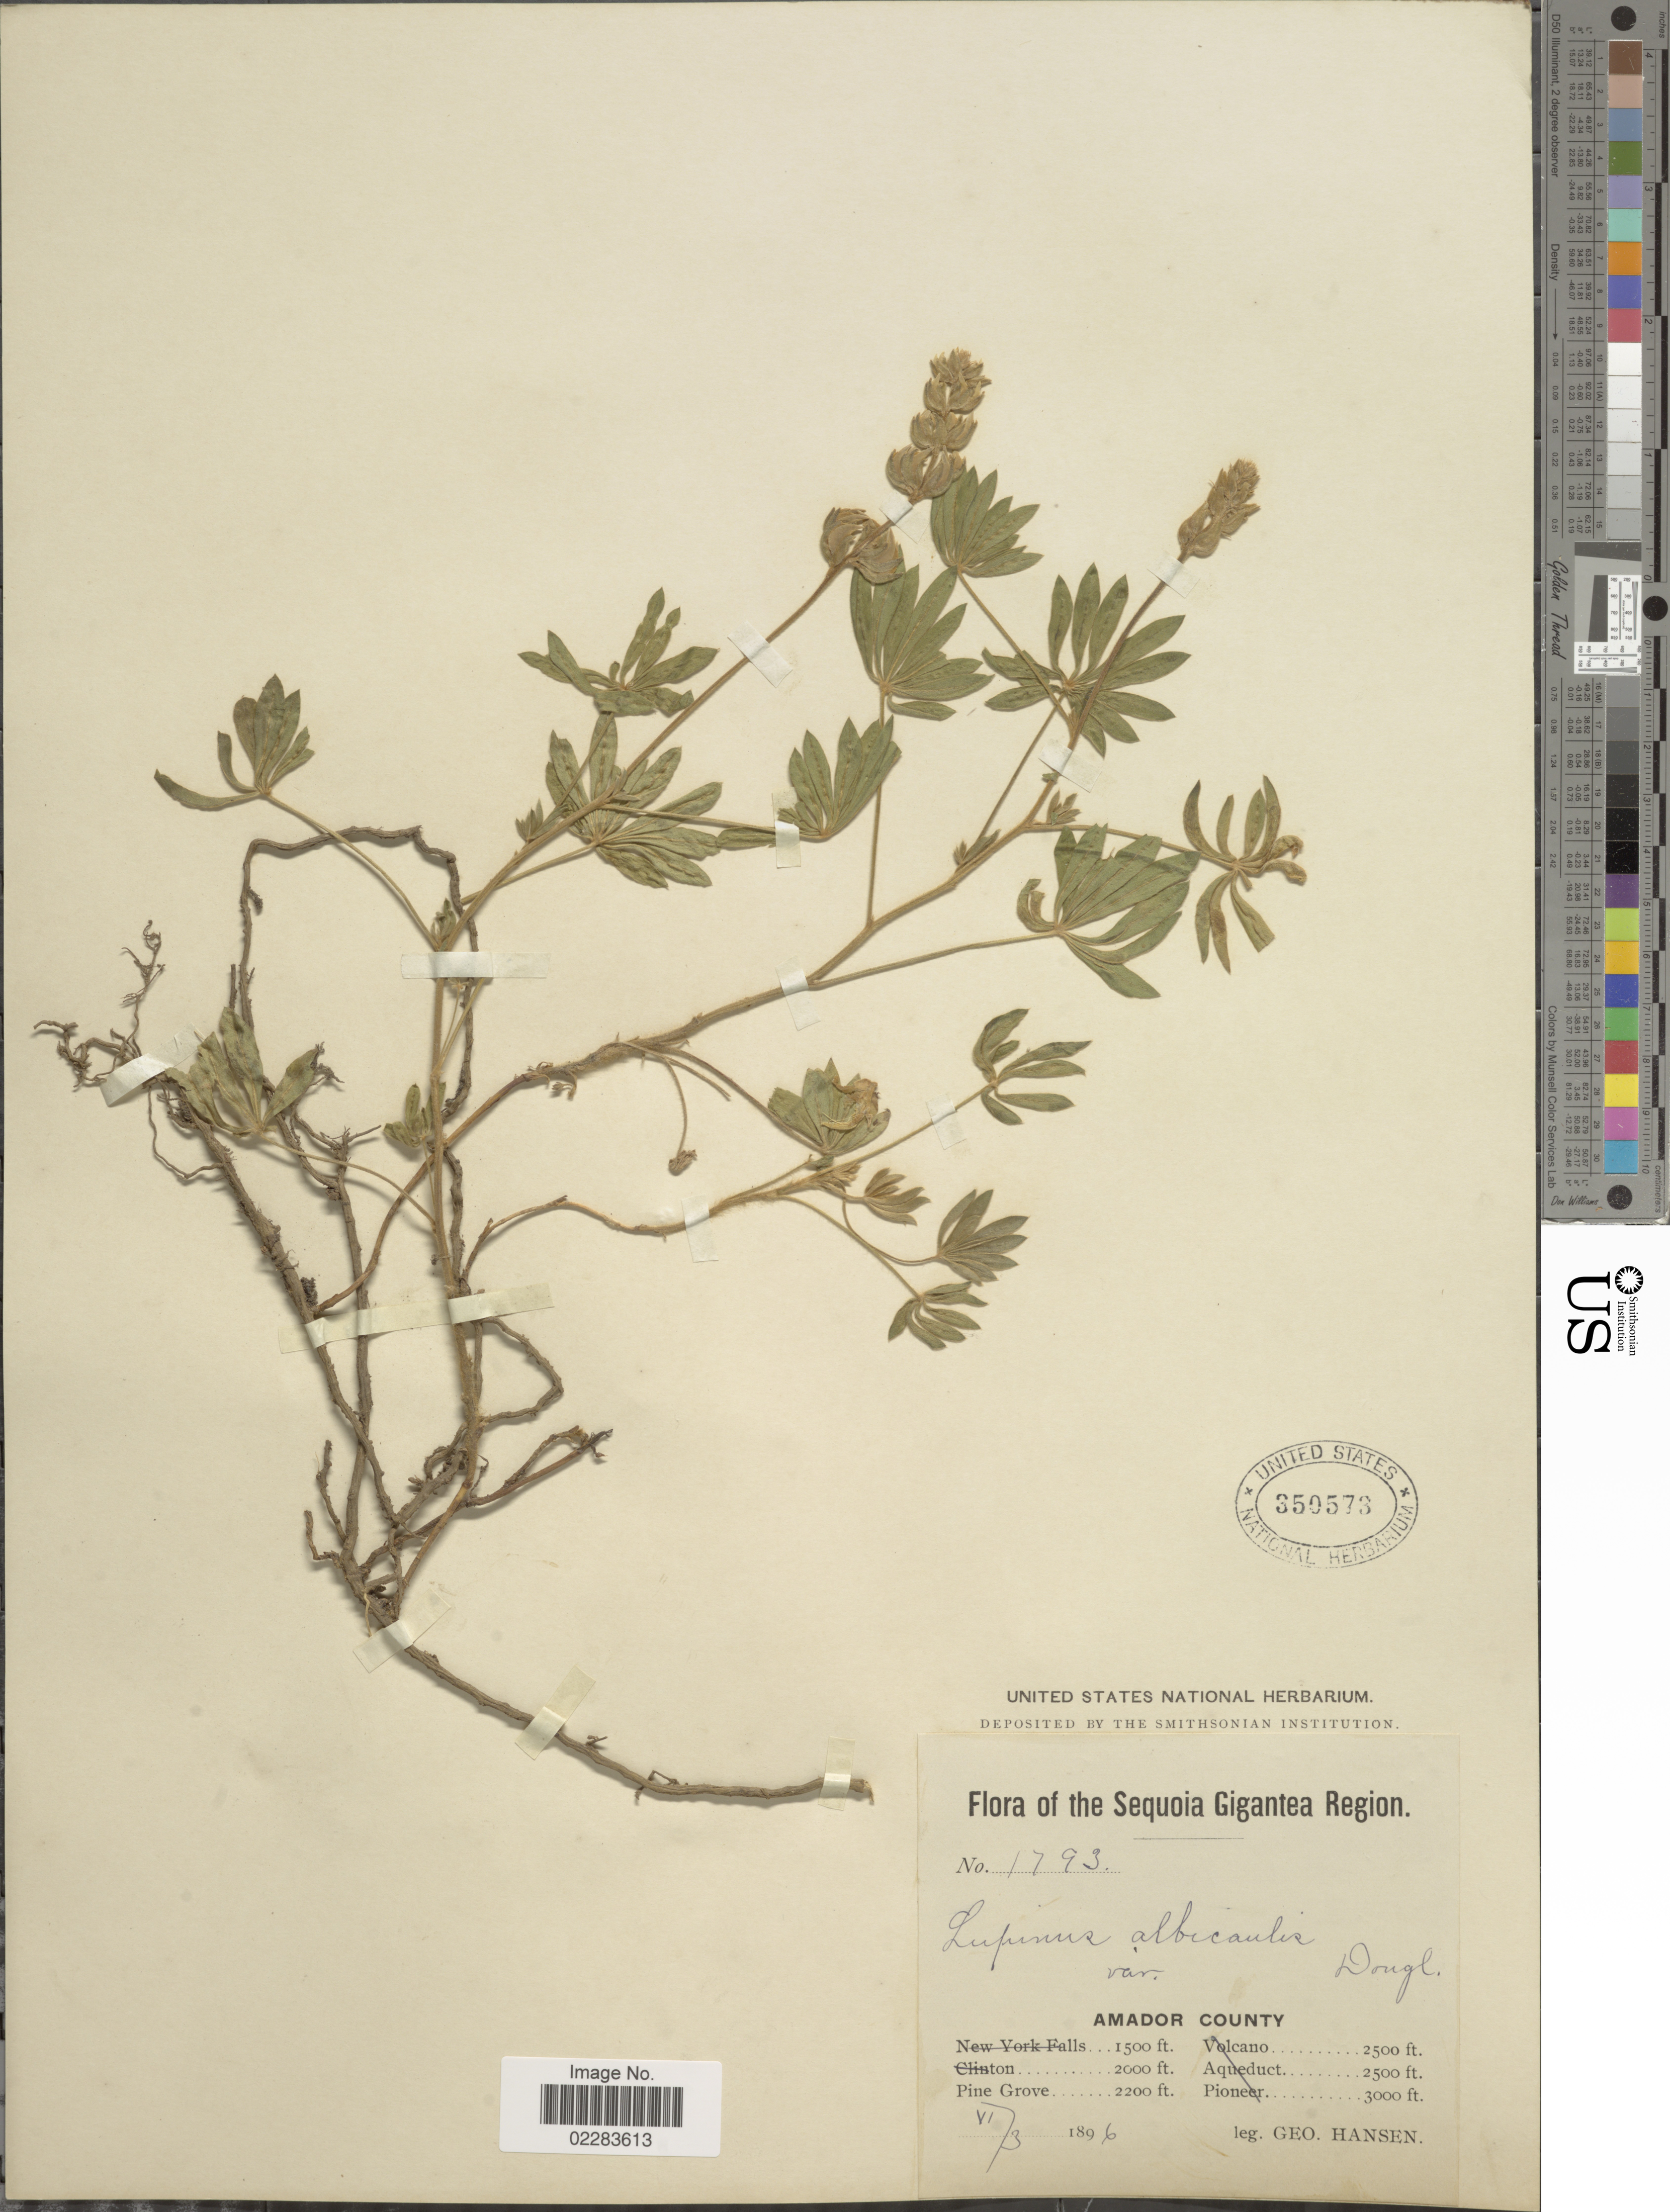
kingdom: Plantae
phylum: Tracheophyta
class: Magnoliopsida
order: Fabales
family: Fabaceae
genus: Lupinus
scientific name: Lupinus albicaulis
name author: Douglas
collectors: G. Hansen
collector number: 1793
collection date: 1896-06-03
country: United States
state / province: California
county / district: Amador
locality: Sequoia Gigantea Region. Amador County. Pine Grove.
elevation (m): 671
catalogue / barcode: US 350573